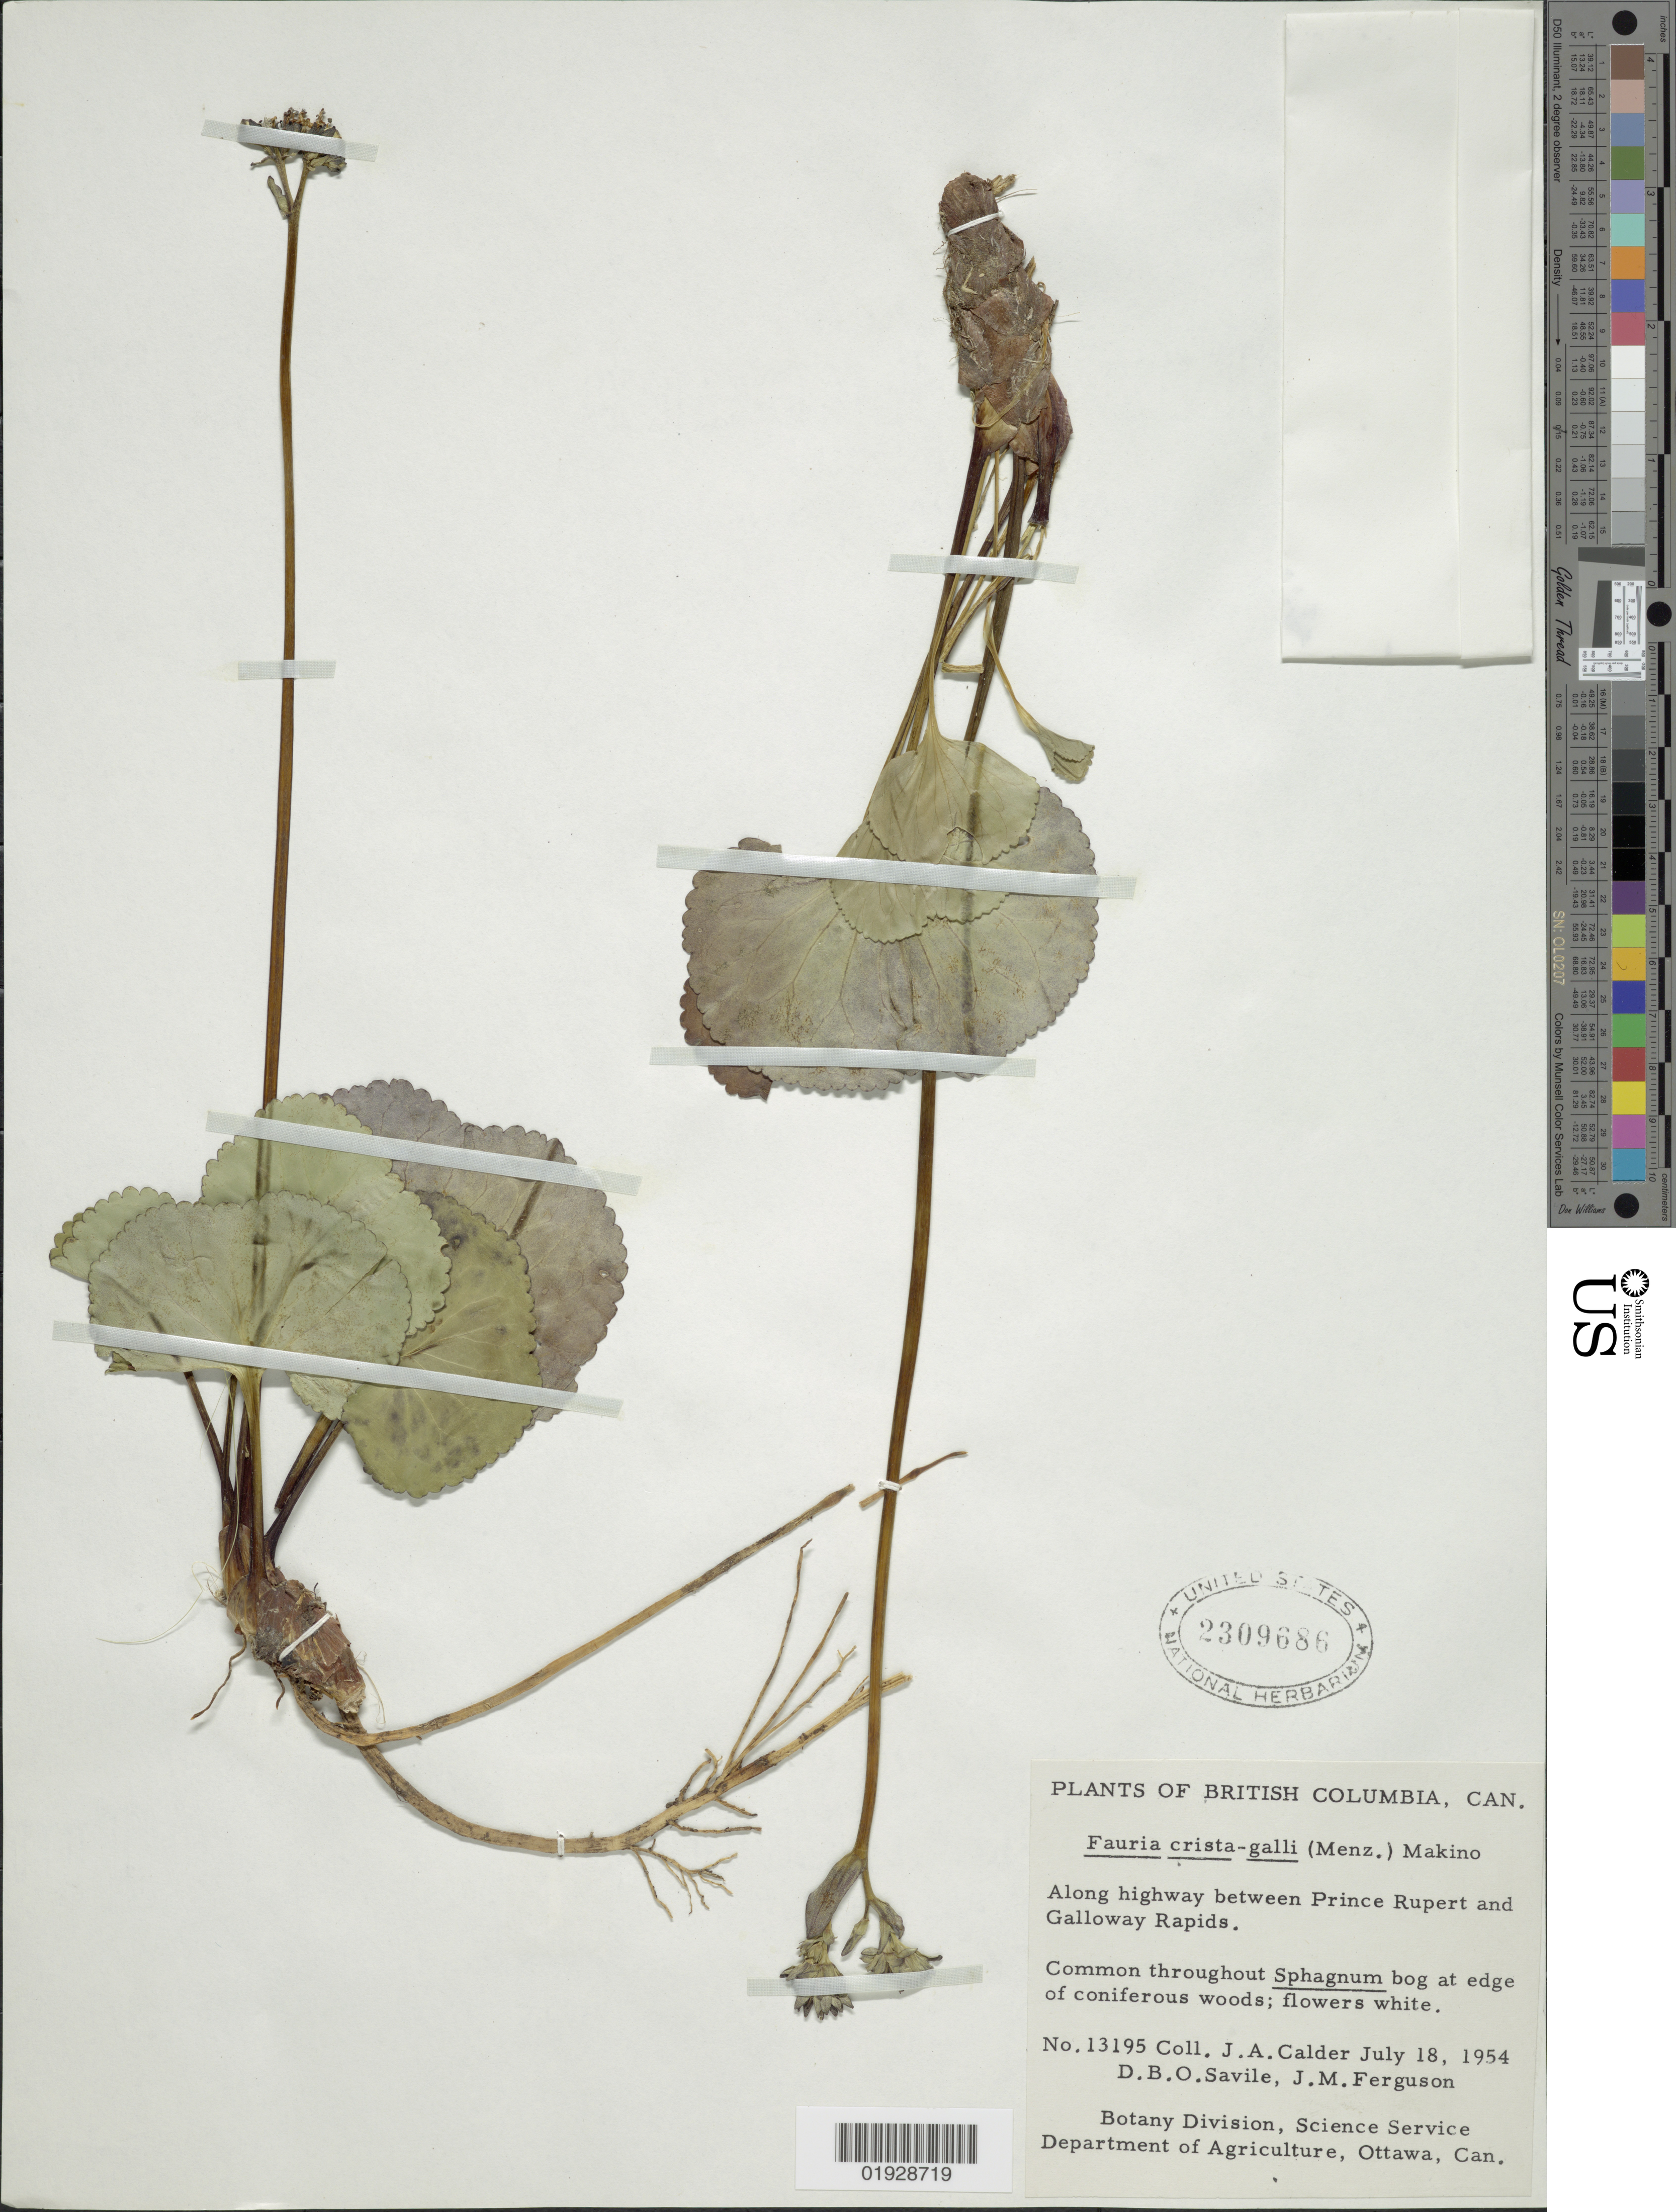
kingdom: Plantae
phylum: Tracheophyta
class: Magnoliopsida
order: Asterales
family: Menyanthaceae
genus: Nephrophyllidium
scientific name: Nephrophyllidium crista-galli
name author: (Menzies ex Hook.) Gilg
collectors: J. A. Calder, D. Savile & J. M. Ferguson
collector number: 13195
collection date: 1954-07-18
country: Canada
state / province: British Columbia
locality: Along highway between Prince Rupert and Galloway Rapids.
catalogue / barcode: US 2309686